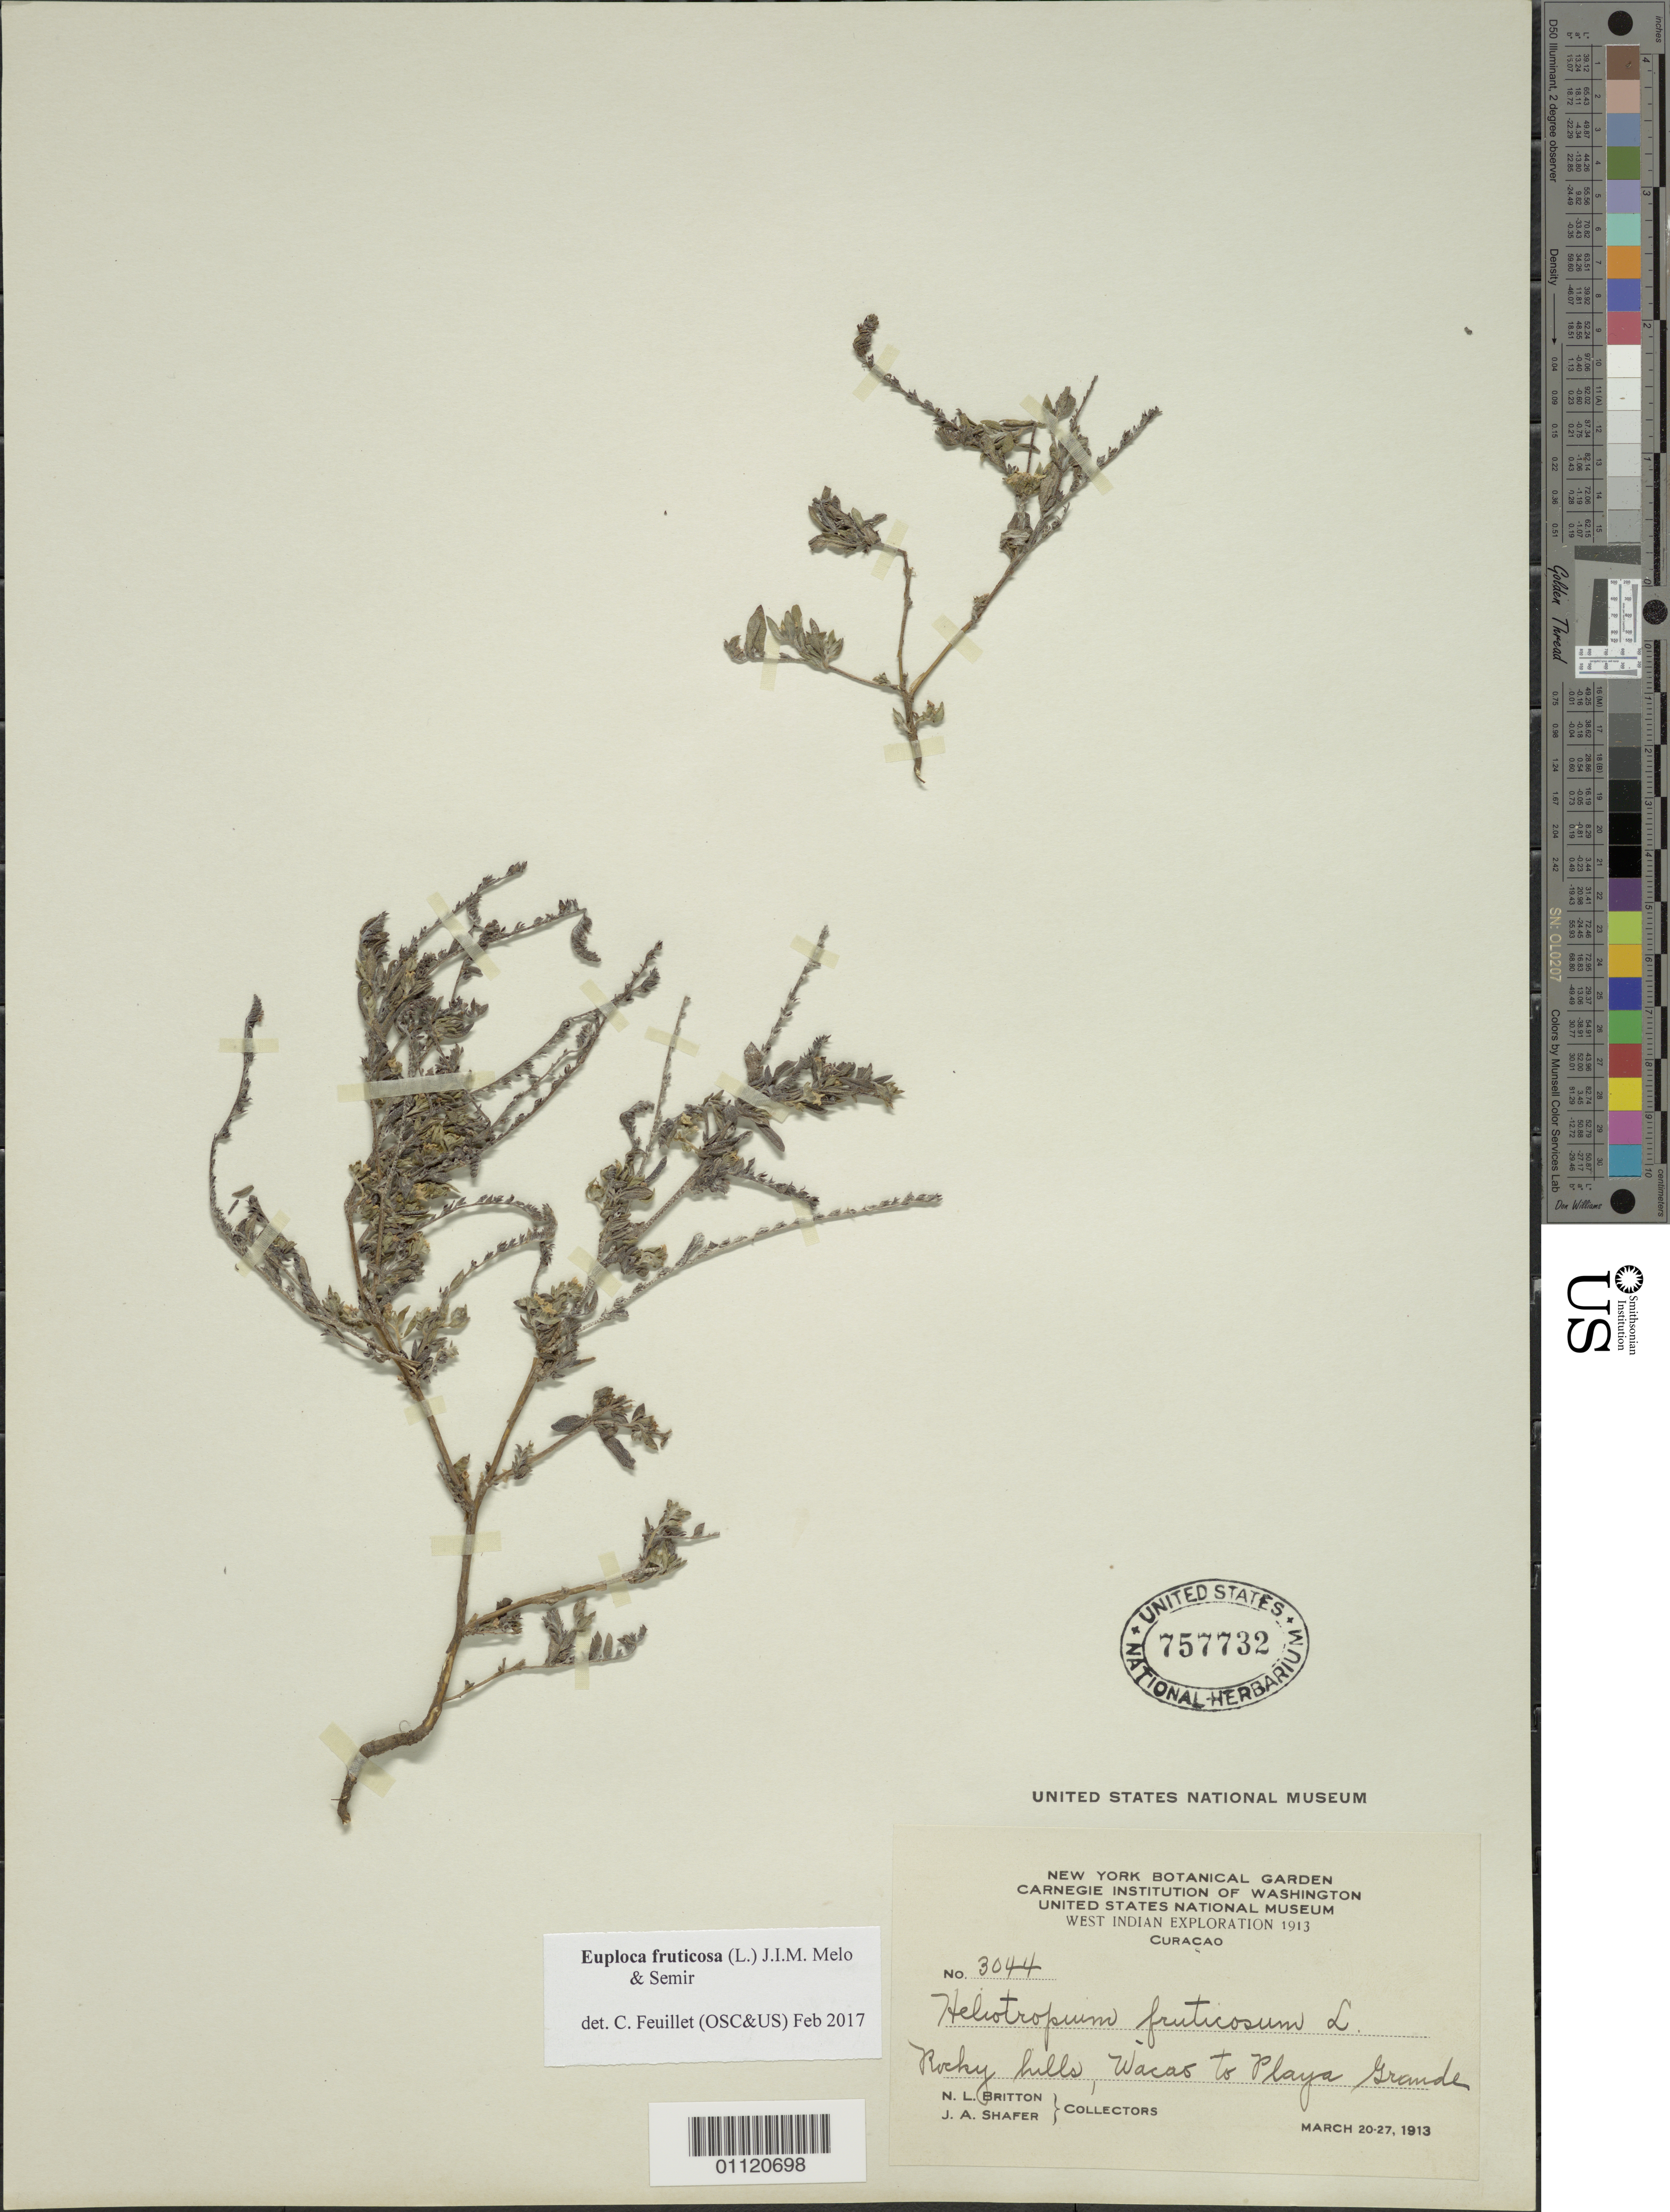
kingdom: Plantae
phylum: Tracheophyta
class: Magnoliopsida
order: Boraginales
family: Heliotropiaceae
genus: Heliotropium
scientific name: Heliotropium fruticosum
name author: L.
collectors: N. Britton & J. A. Shafer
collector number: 3044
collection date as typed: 20 Mar 1913 to 27 Mar 1913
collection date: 1913-03-20/1913-03-27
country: Curaçao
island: Curaçao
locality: Rocky hills, Wacao to Playa Grande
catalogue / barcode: US 757732